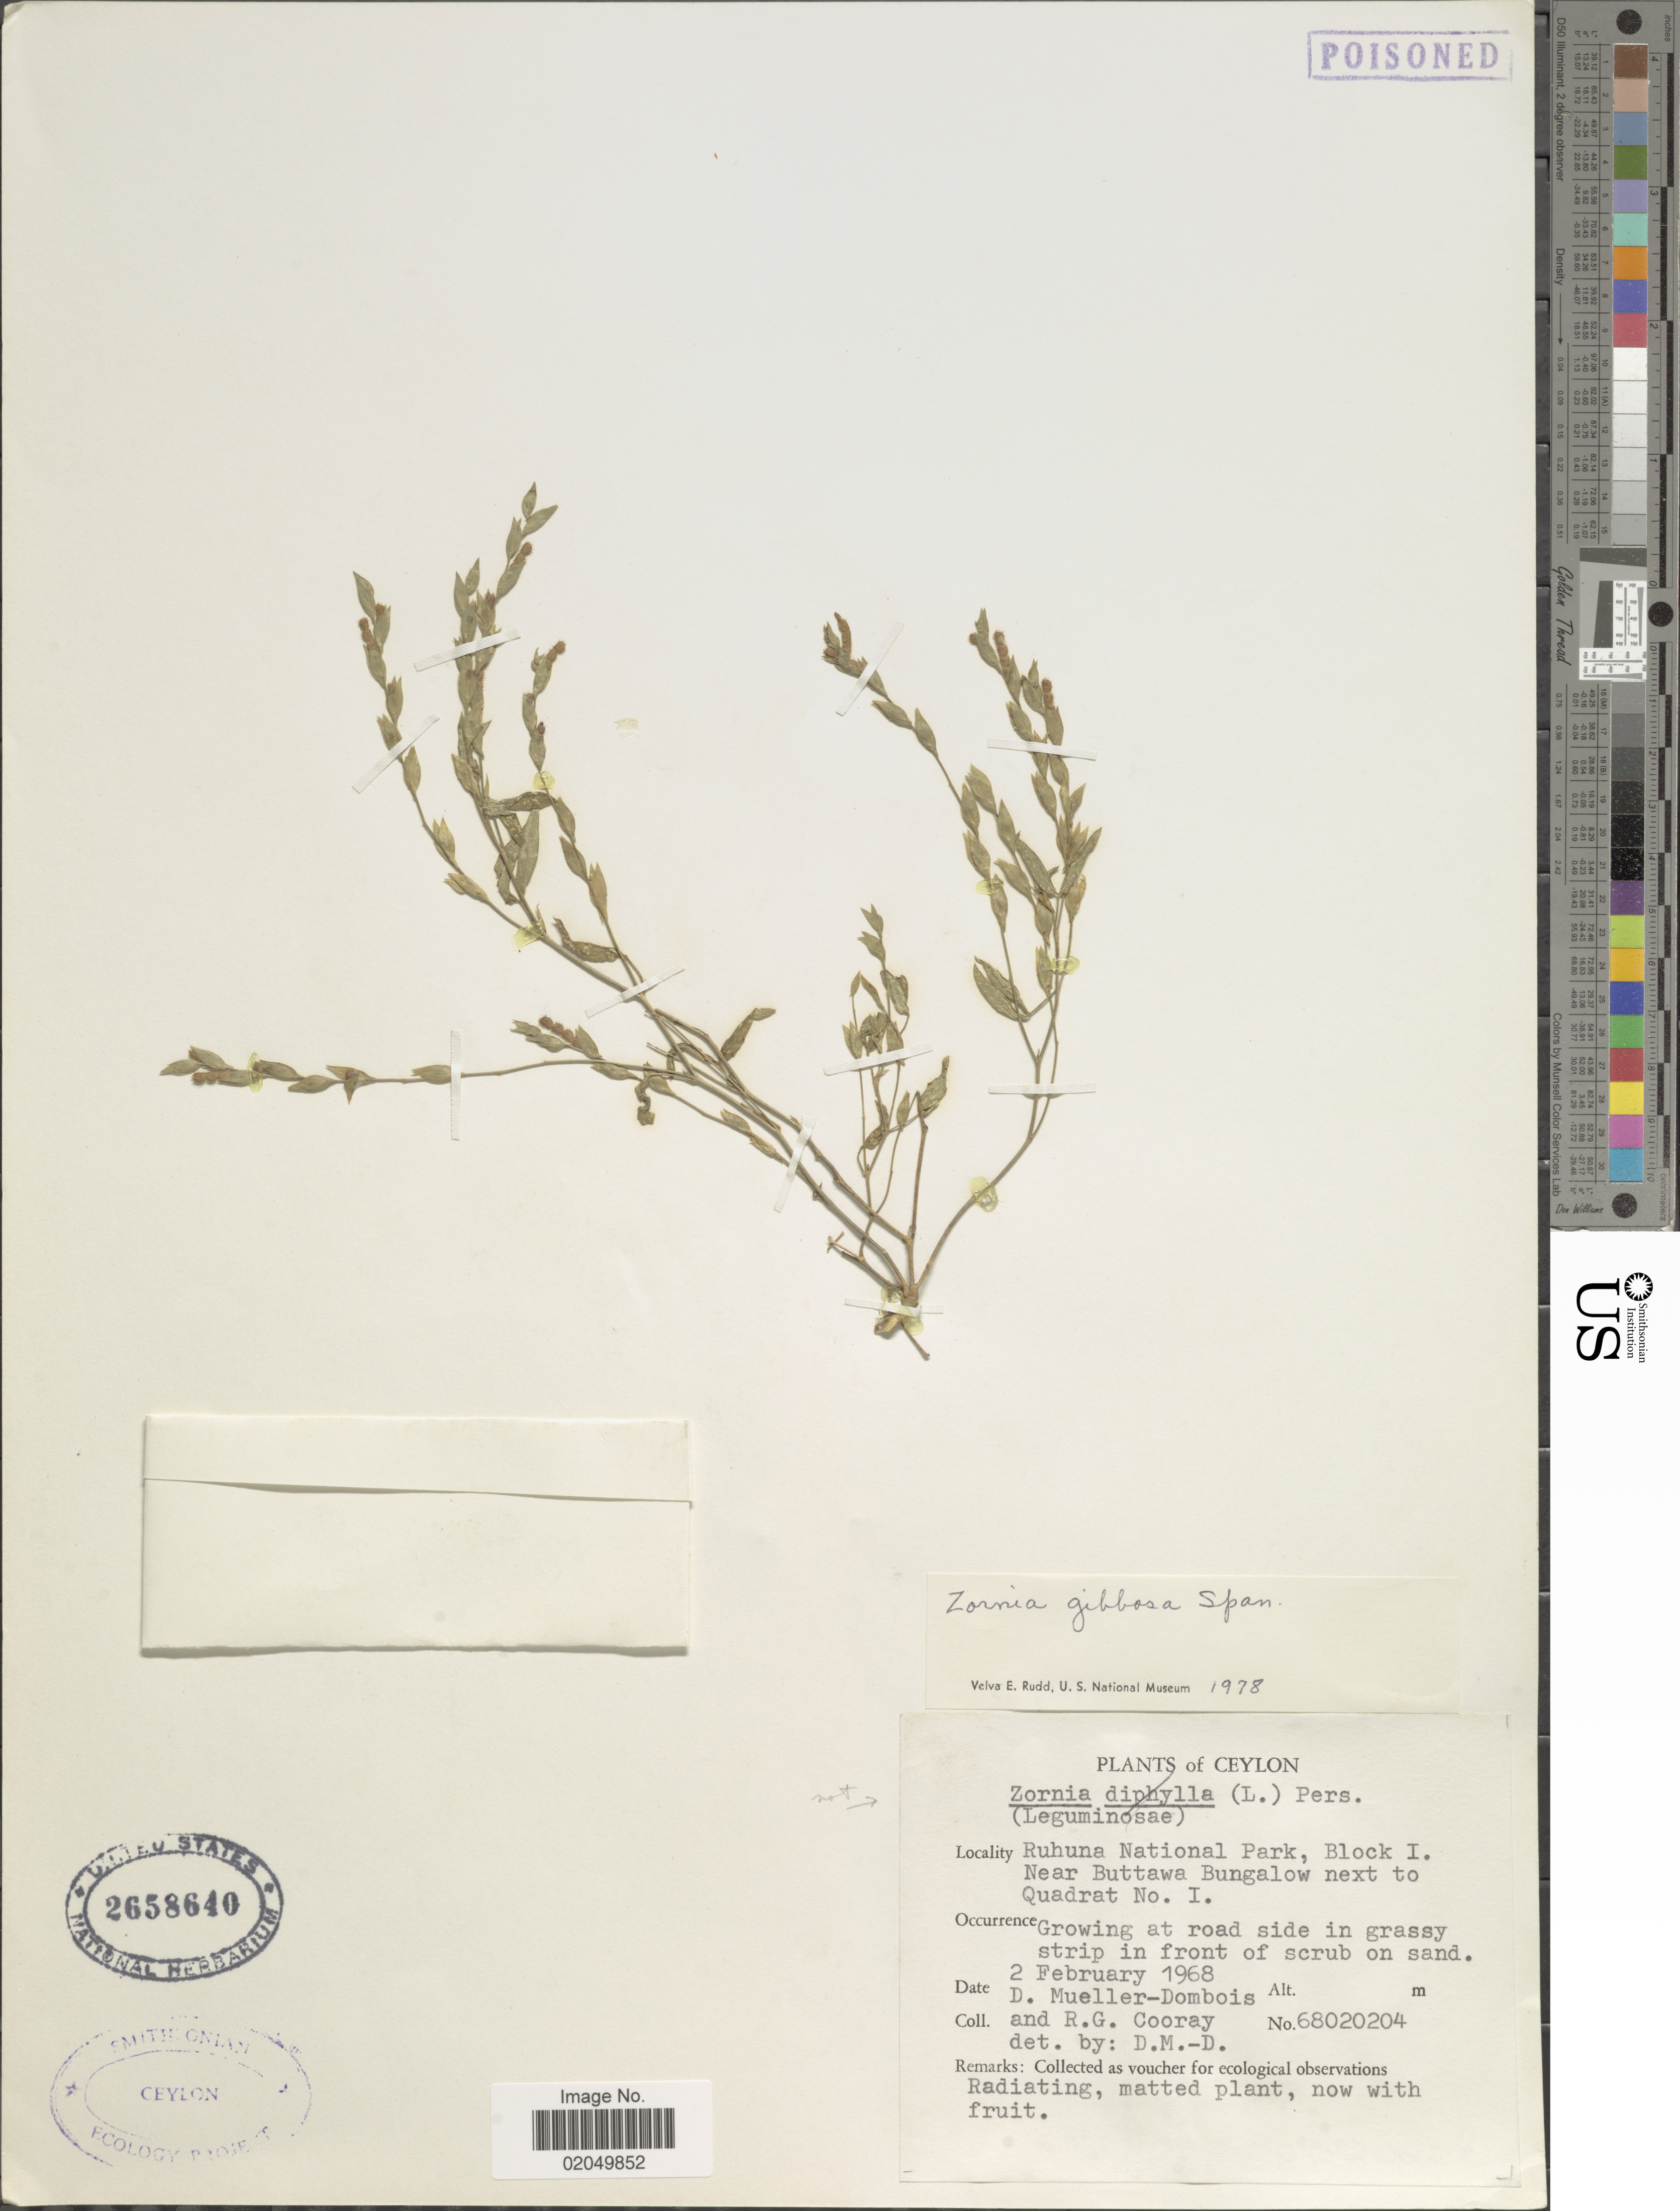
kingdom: Plantae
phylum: Tracheophyta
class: Magnoliopsida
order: Fabales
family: Fabaceae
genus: Zornia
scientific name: Zornia gibbosa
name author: Spanoghe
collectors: D. Mueller-Dombois & R. Cooray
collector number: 68020204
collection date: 1968-02-02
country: Sri Lanka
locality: Ceylon, Ruhuna National Park, Block 1, near Buttawa Bungalow next to Quadrat No 1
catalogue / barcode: US 2658640